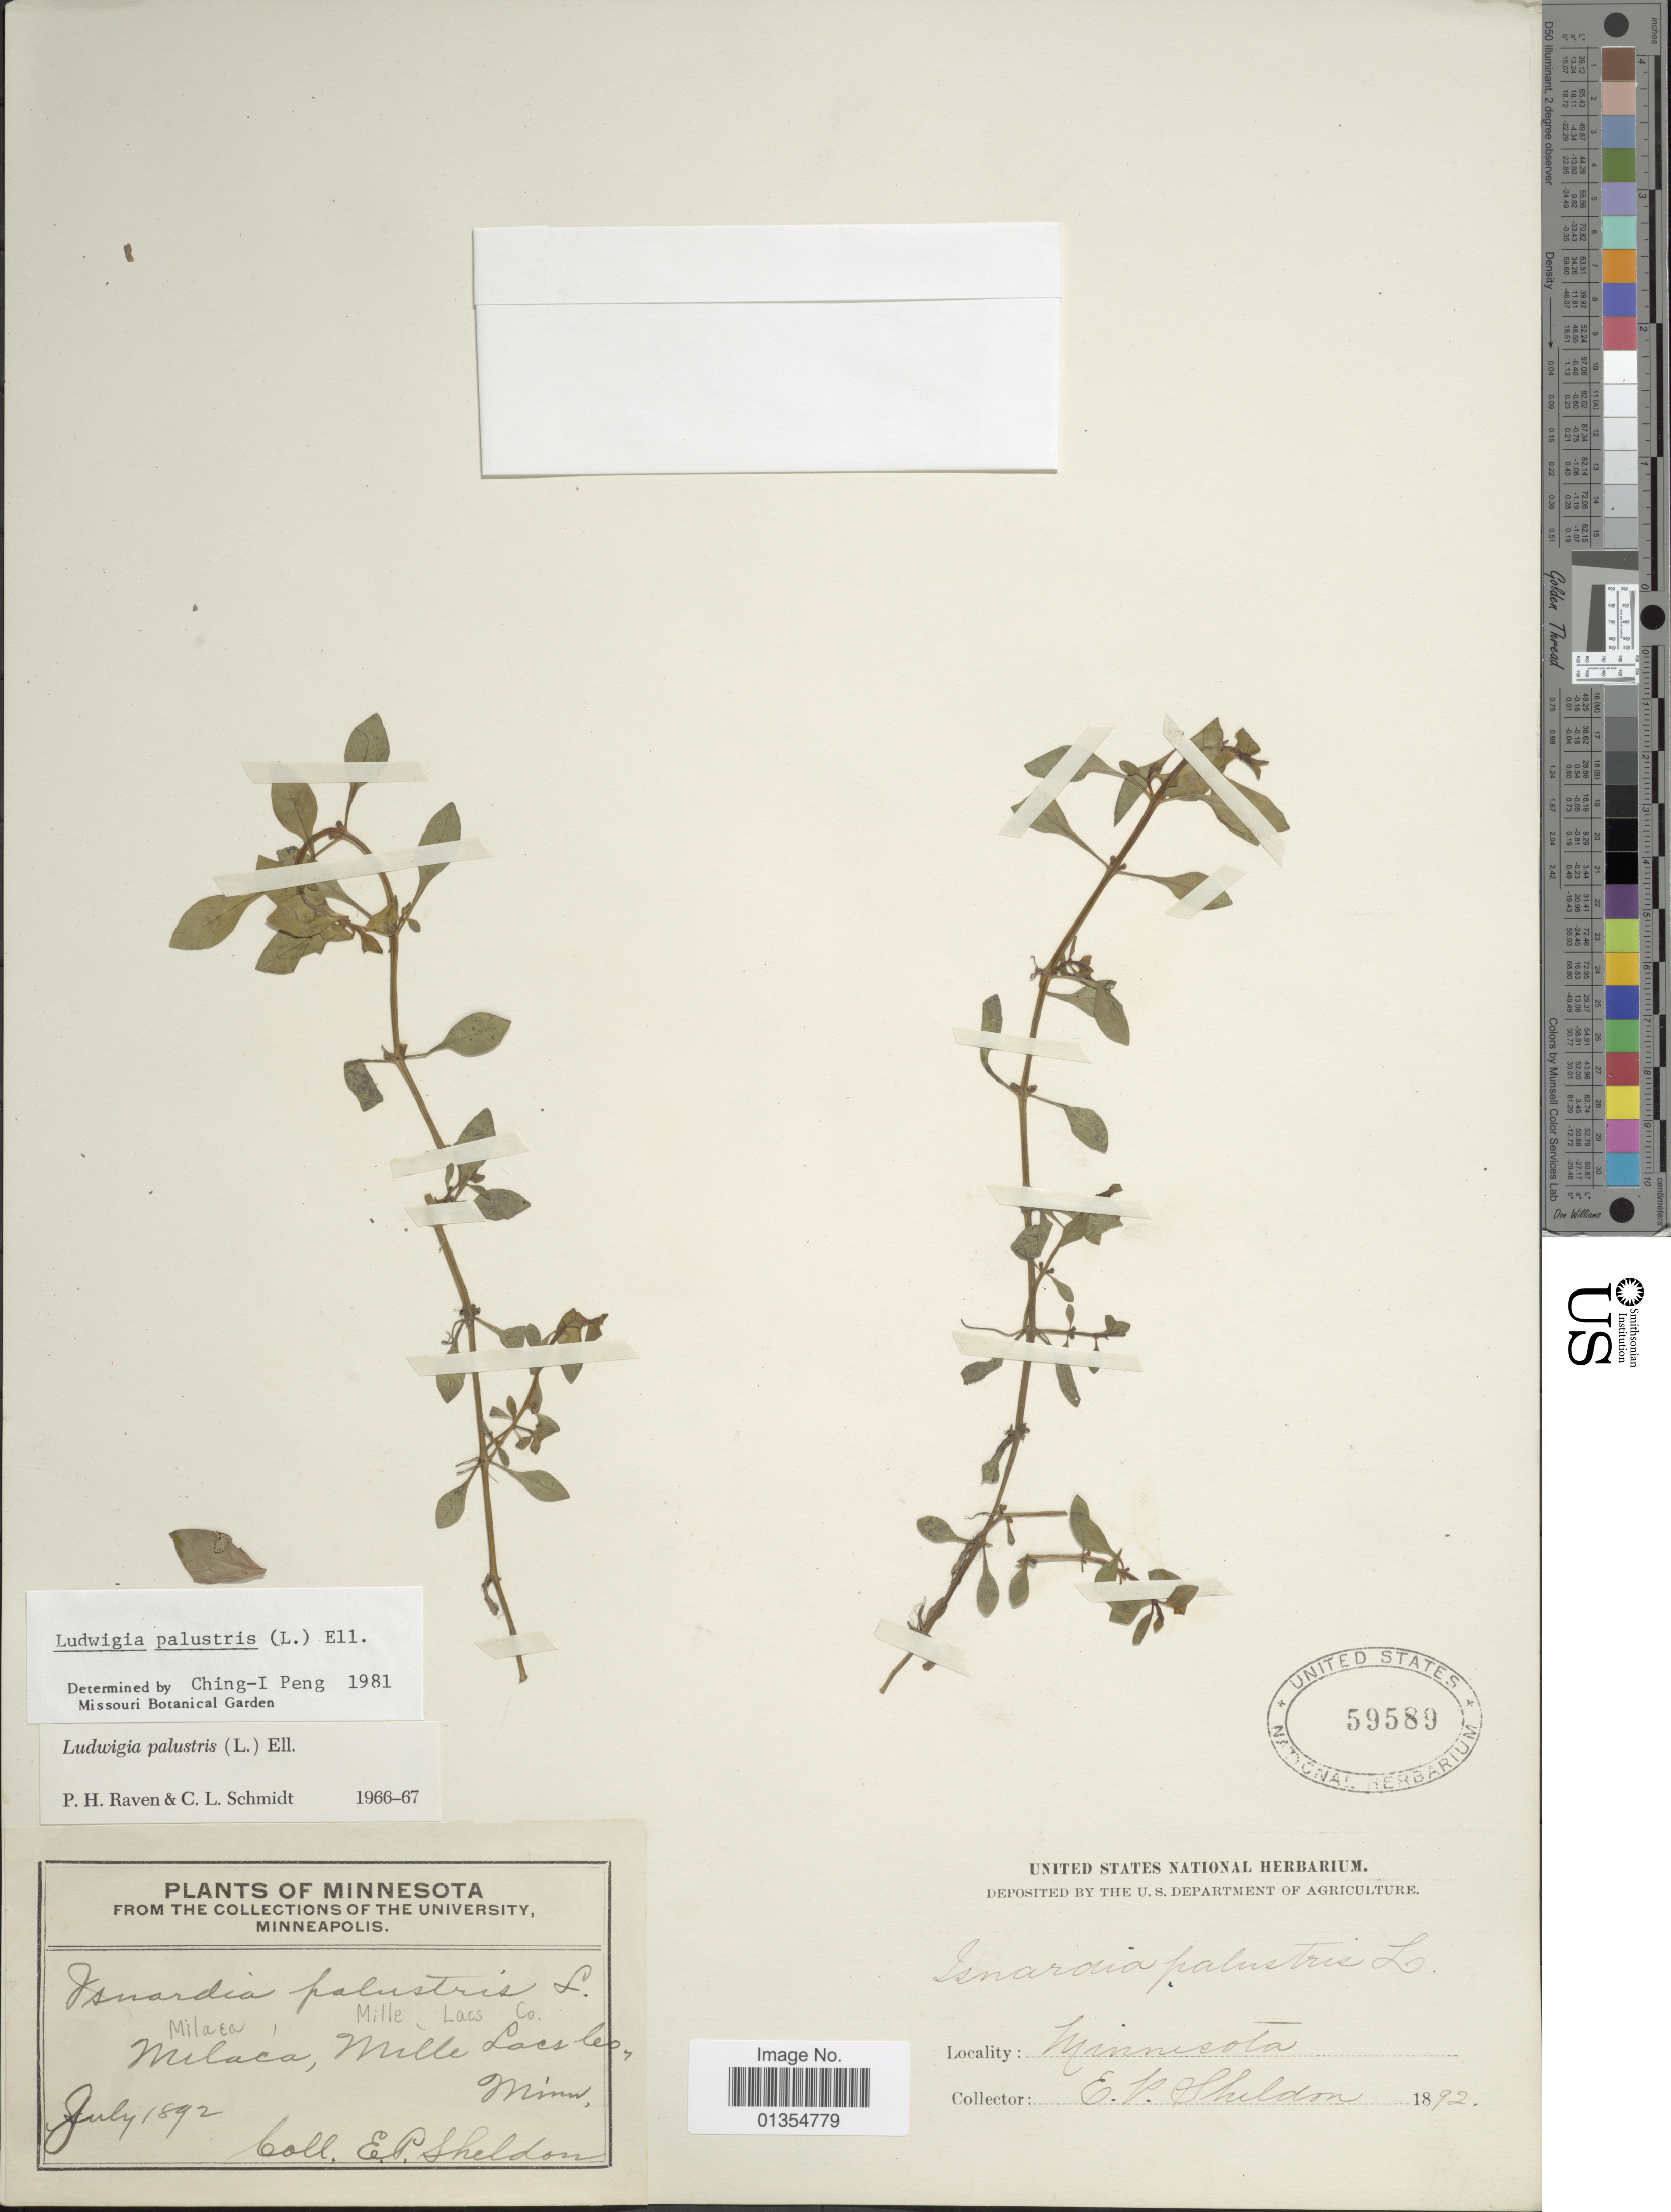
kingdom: Plantae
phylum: Tracheophyta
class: Magnoliopsida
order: Myrtales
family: Onagraceae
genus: Ludwigia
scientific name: Ludwigia palustris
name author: (L.) Elliott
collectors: E. P. Sheldon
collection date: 1892-07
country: United States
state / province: Minnesota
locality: Milaca, Mille Lacs Co.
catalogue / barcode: US 59589